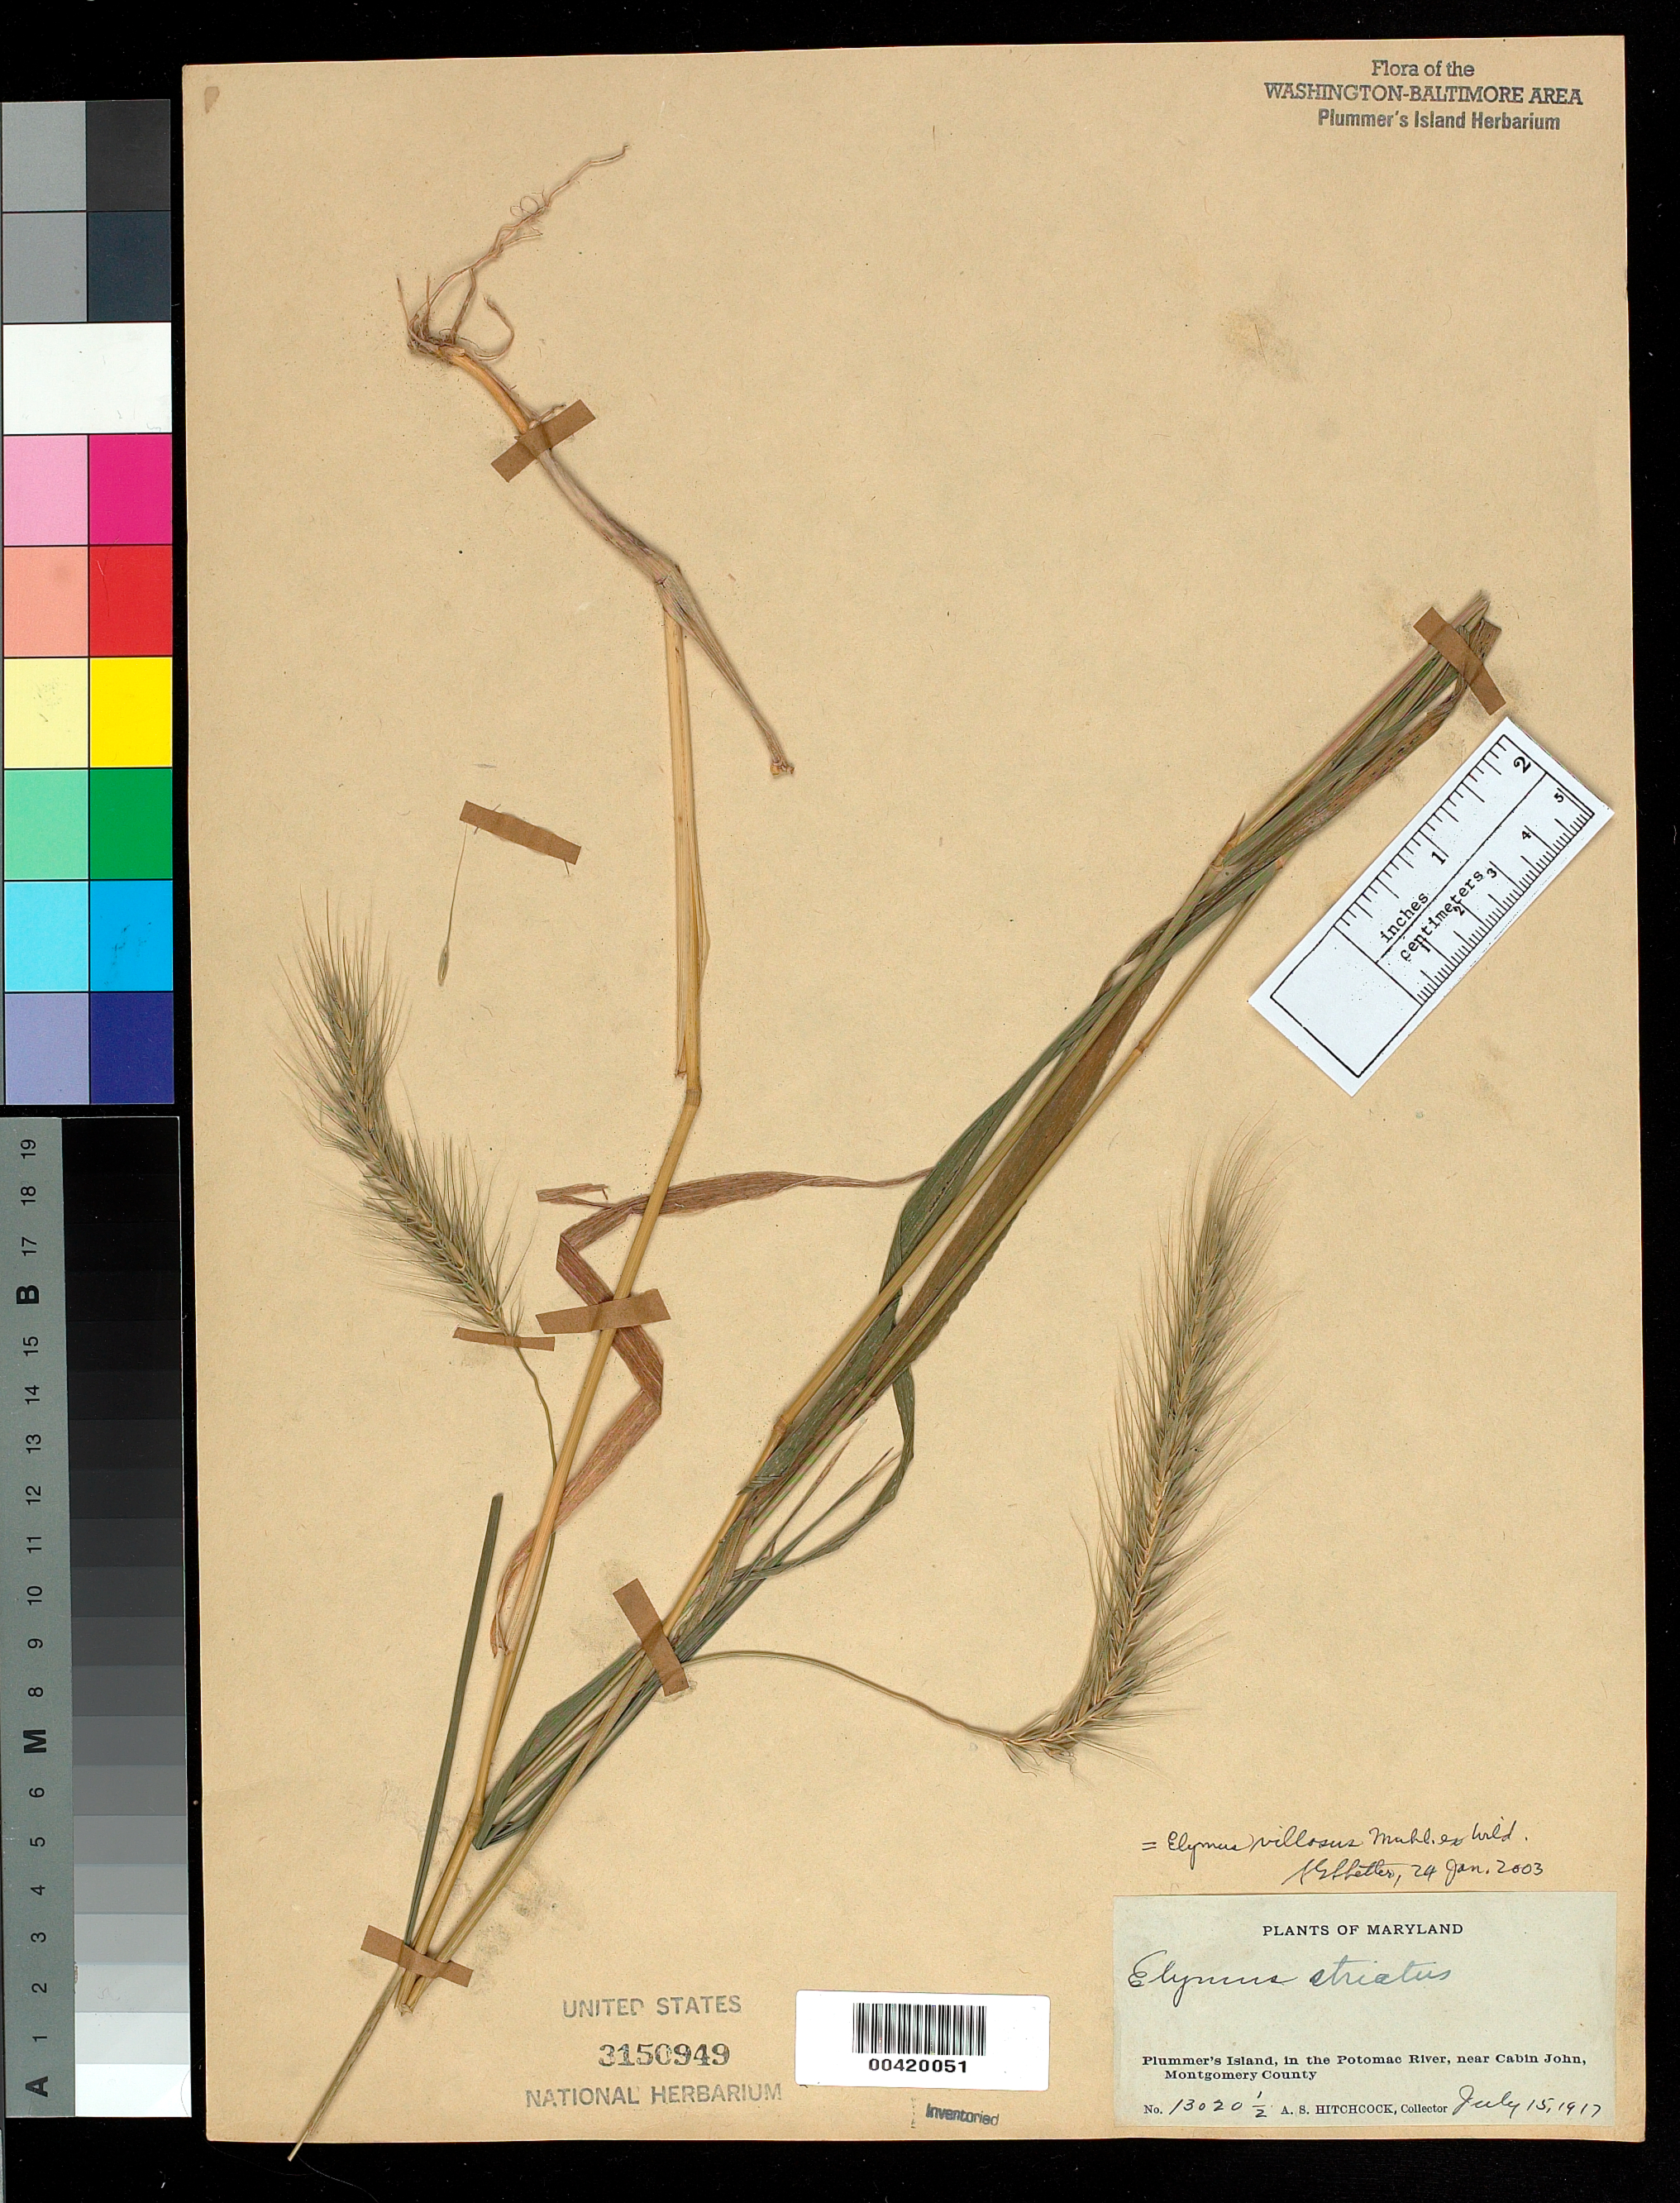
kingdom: Plantae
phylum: Tracheophyta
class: Liliopsida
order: Poales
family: Poaceae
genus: Elymus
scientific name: Elymus villosus var. villosus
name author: Muhl.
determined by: Campbell, J. J. N., (KY), University of Kentucky (UNITED STATES)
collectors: A. S. Hitchcock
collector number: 13020 1/2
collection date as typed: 15 Jul 1917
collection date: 1917-07-15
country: United States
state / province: Maryland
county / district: Montgomery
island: Plummers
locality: Plummer's Island C. & O. Canal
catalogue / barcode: US 3150949